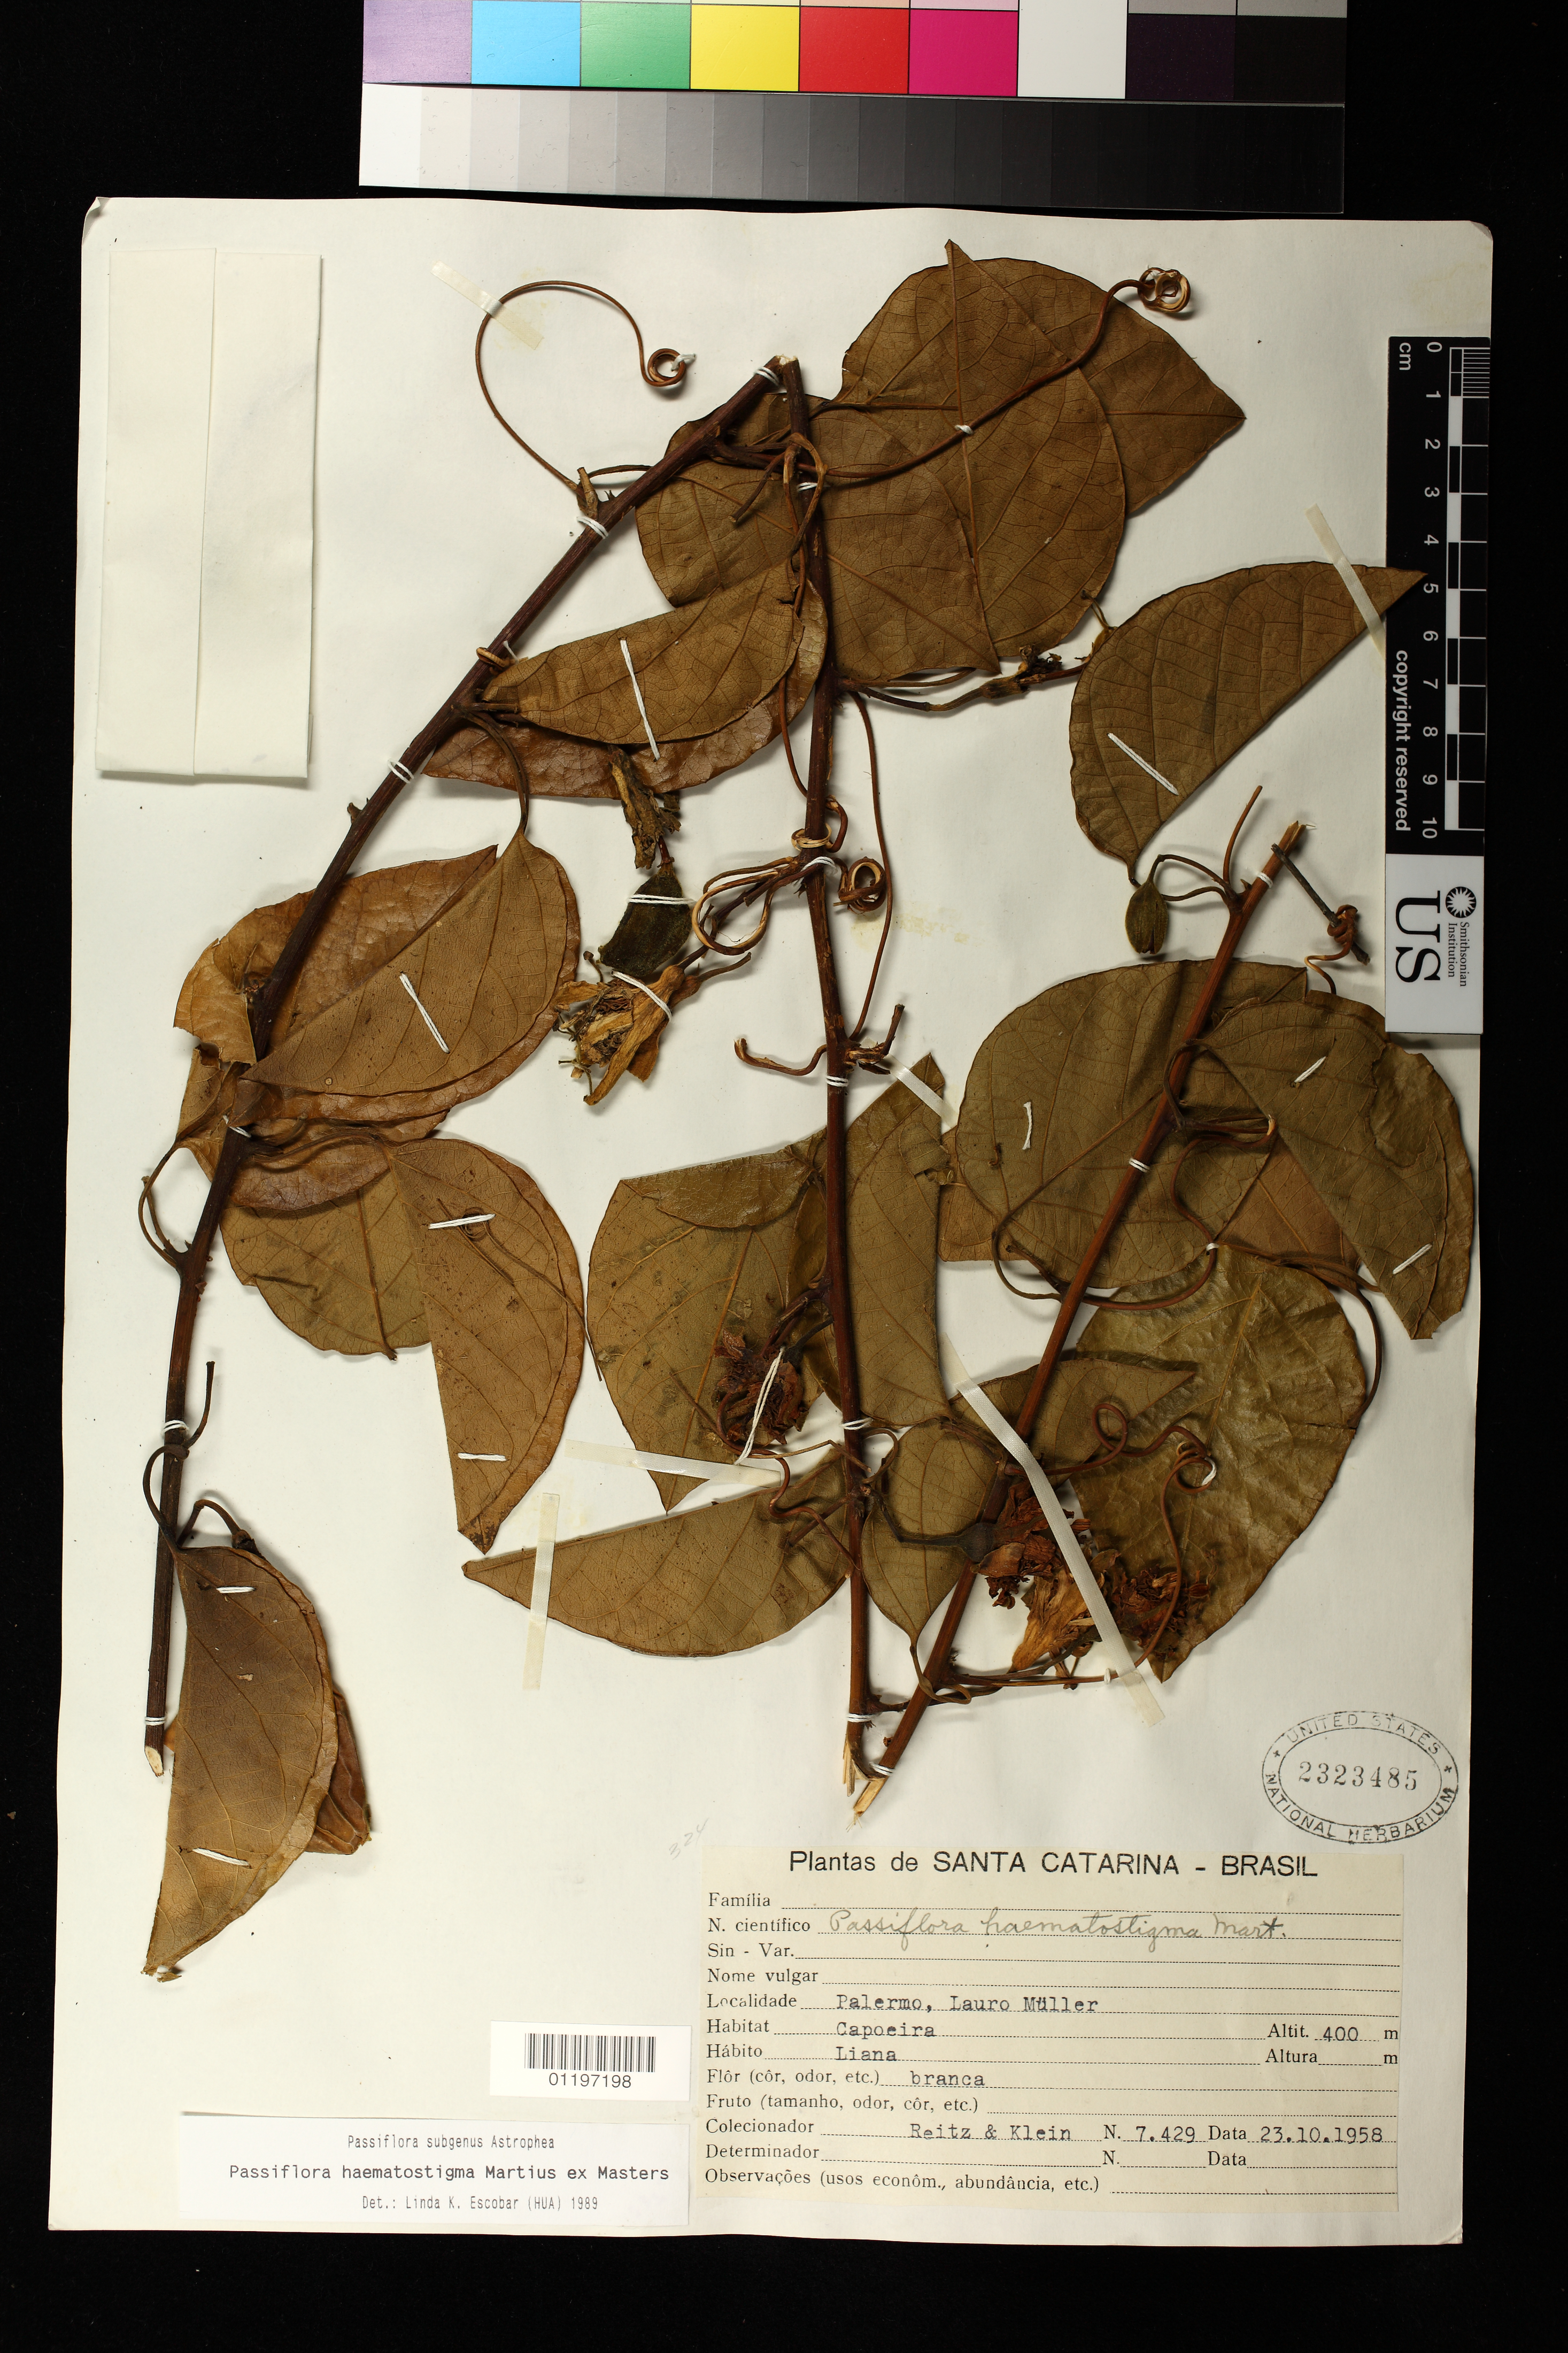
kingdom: Plantae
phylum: Tracheophyta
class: Magnoliopsida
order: Malpighiales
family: Passifloraceae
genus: Passiflora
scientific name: Passiflora haematostigma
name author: Mart. ex Mast.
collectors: R. Reitz & R. M. Klein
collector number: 7429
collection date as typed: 23 Oct 1958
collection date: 1958-10-23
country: Brazil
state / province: Santa Catarina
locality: Palermo, Lauro Müller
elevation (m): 400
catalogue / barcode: US 2323485